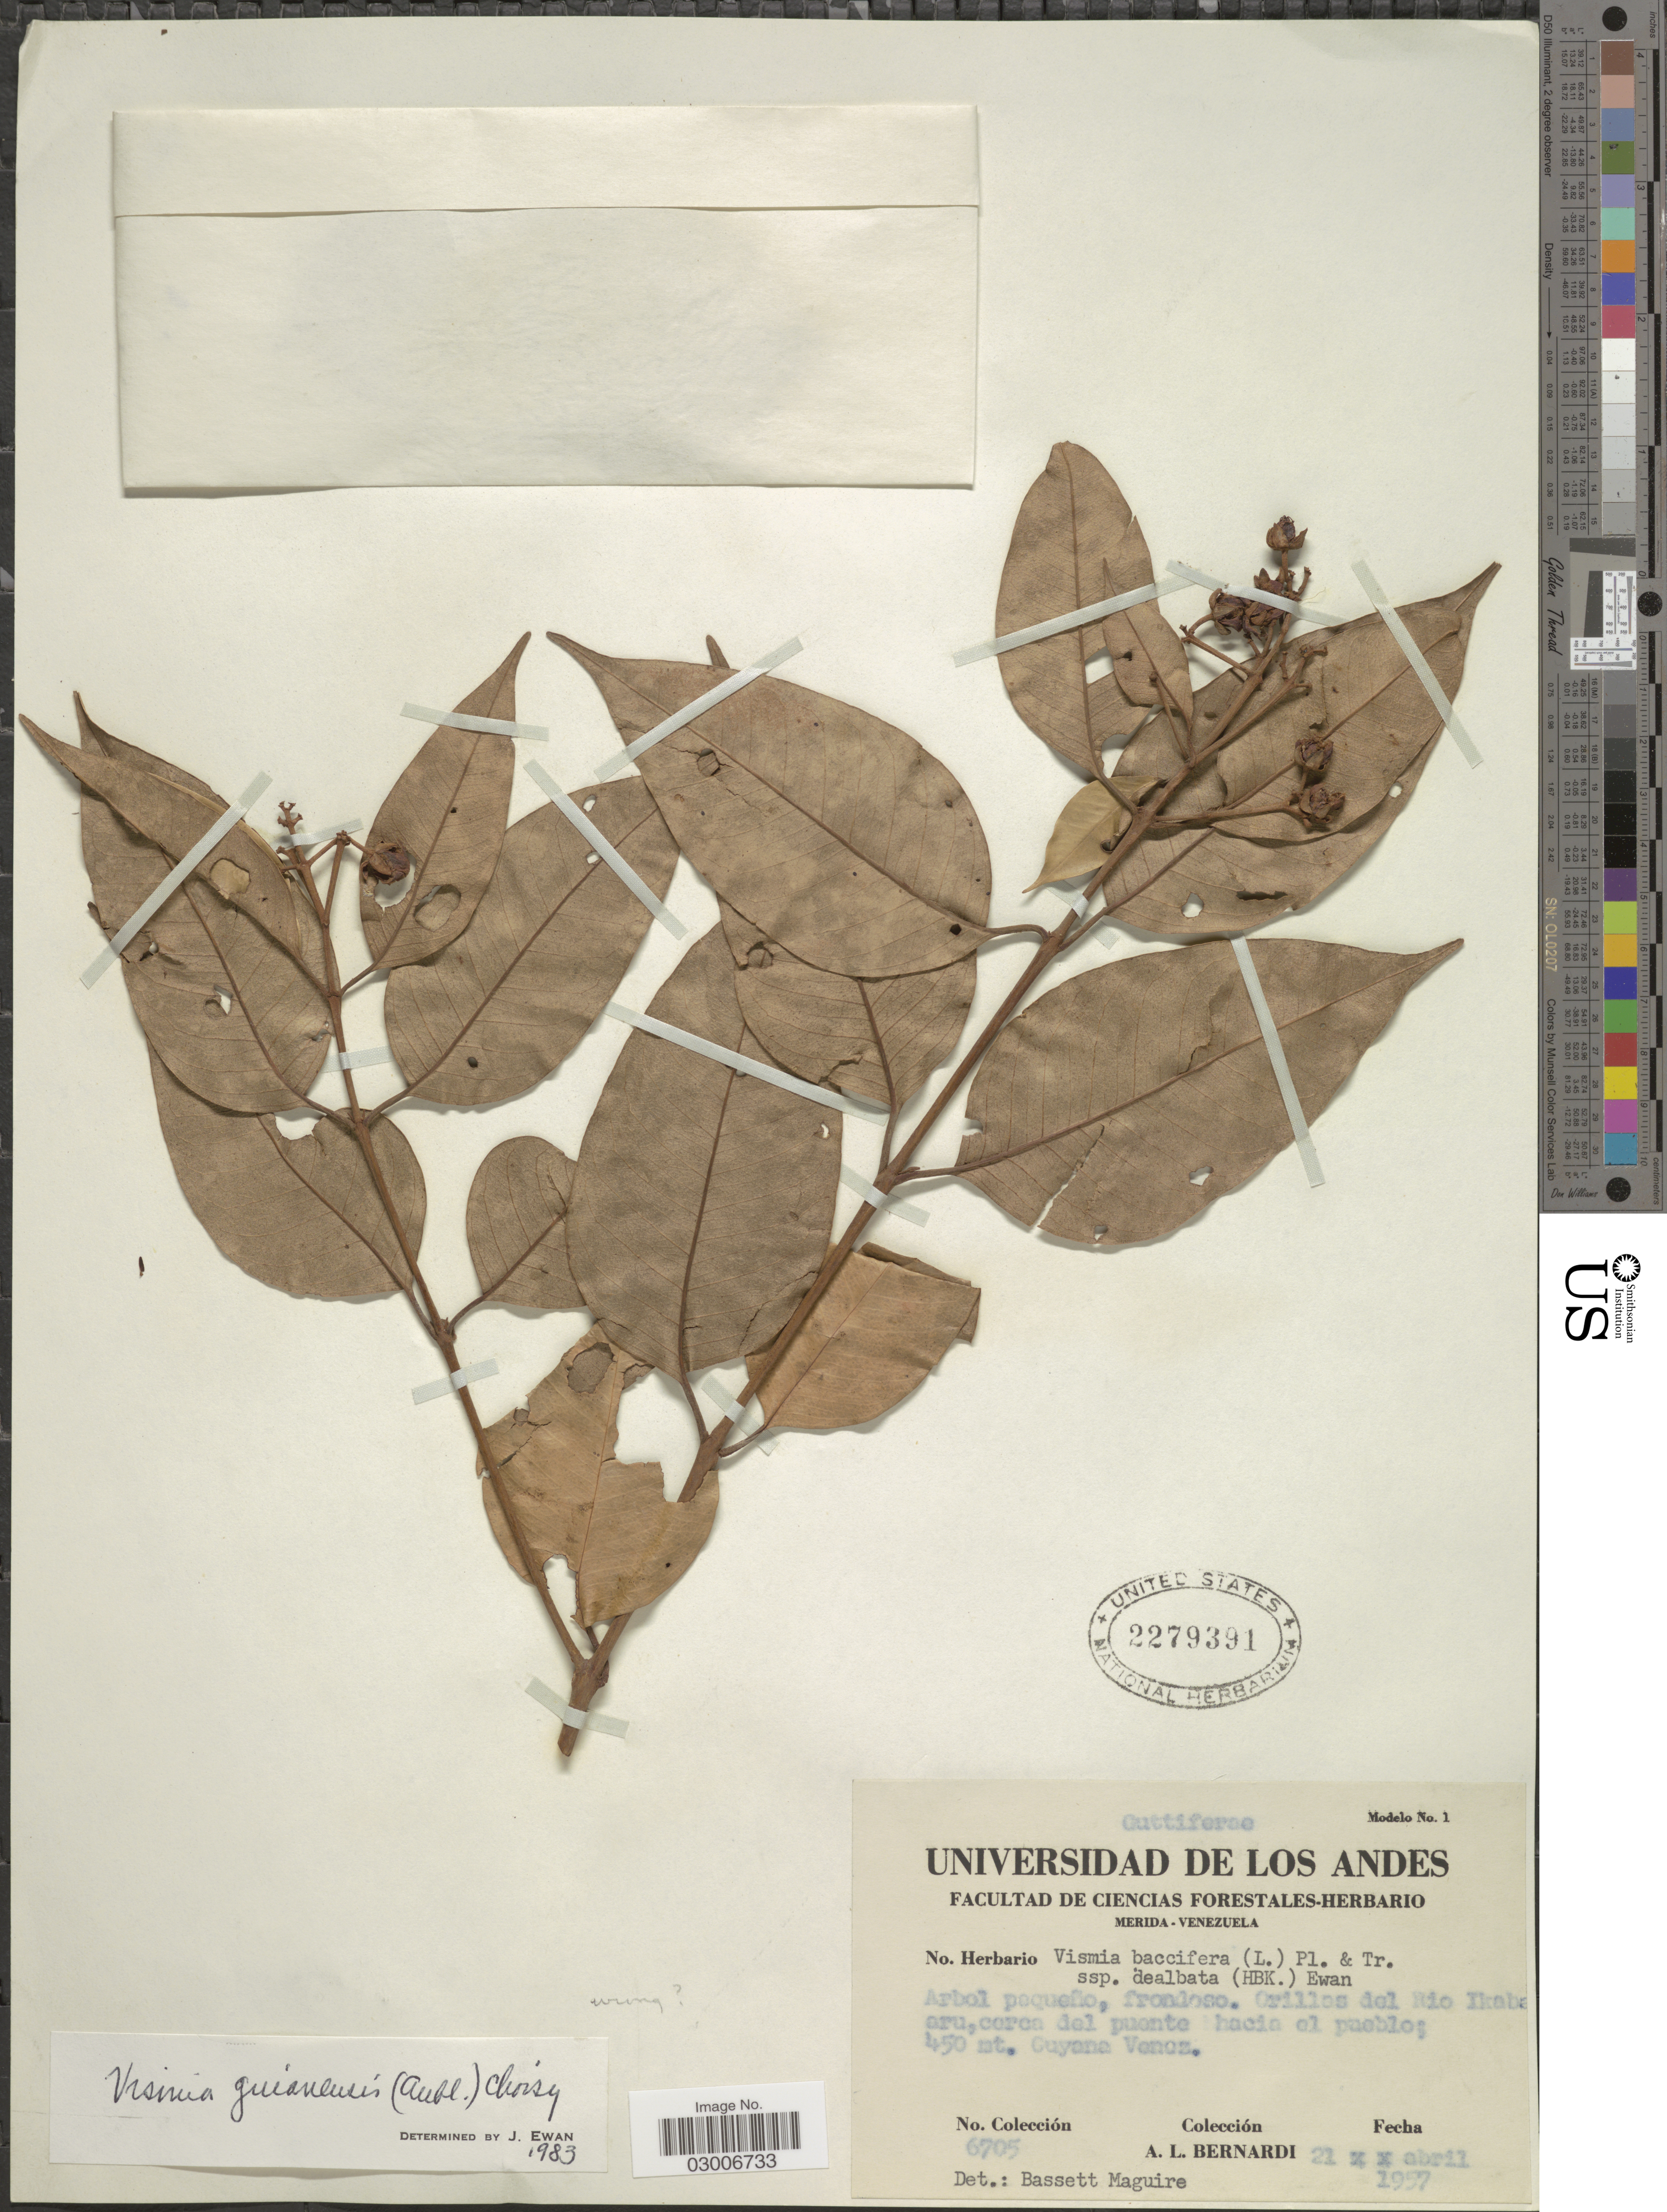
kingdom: Plantae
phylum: Tracheophyta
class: Magnoliopsida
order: Malpighiales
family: Hypericaceae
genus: Vismia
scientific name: Vismia guianensis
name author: (Aubl.) Pers.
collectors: A. L. Bernardi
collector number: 6705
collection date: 1957-04-21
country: Venezuela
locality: Orillas del Rio Ikaberu, Guyana Venoz.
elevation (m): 450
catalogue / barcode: US 2279391